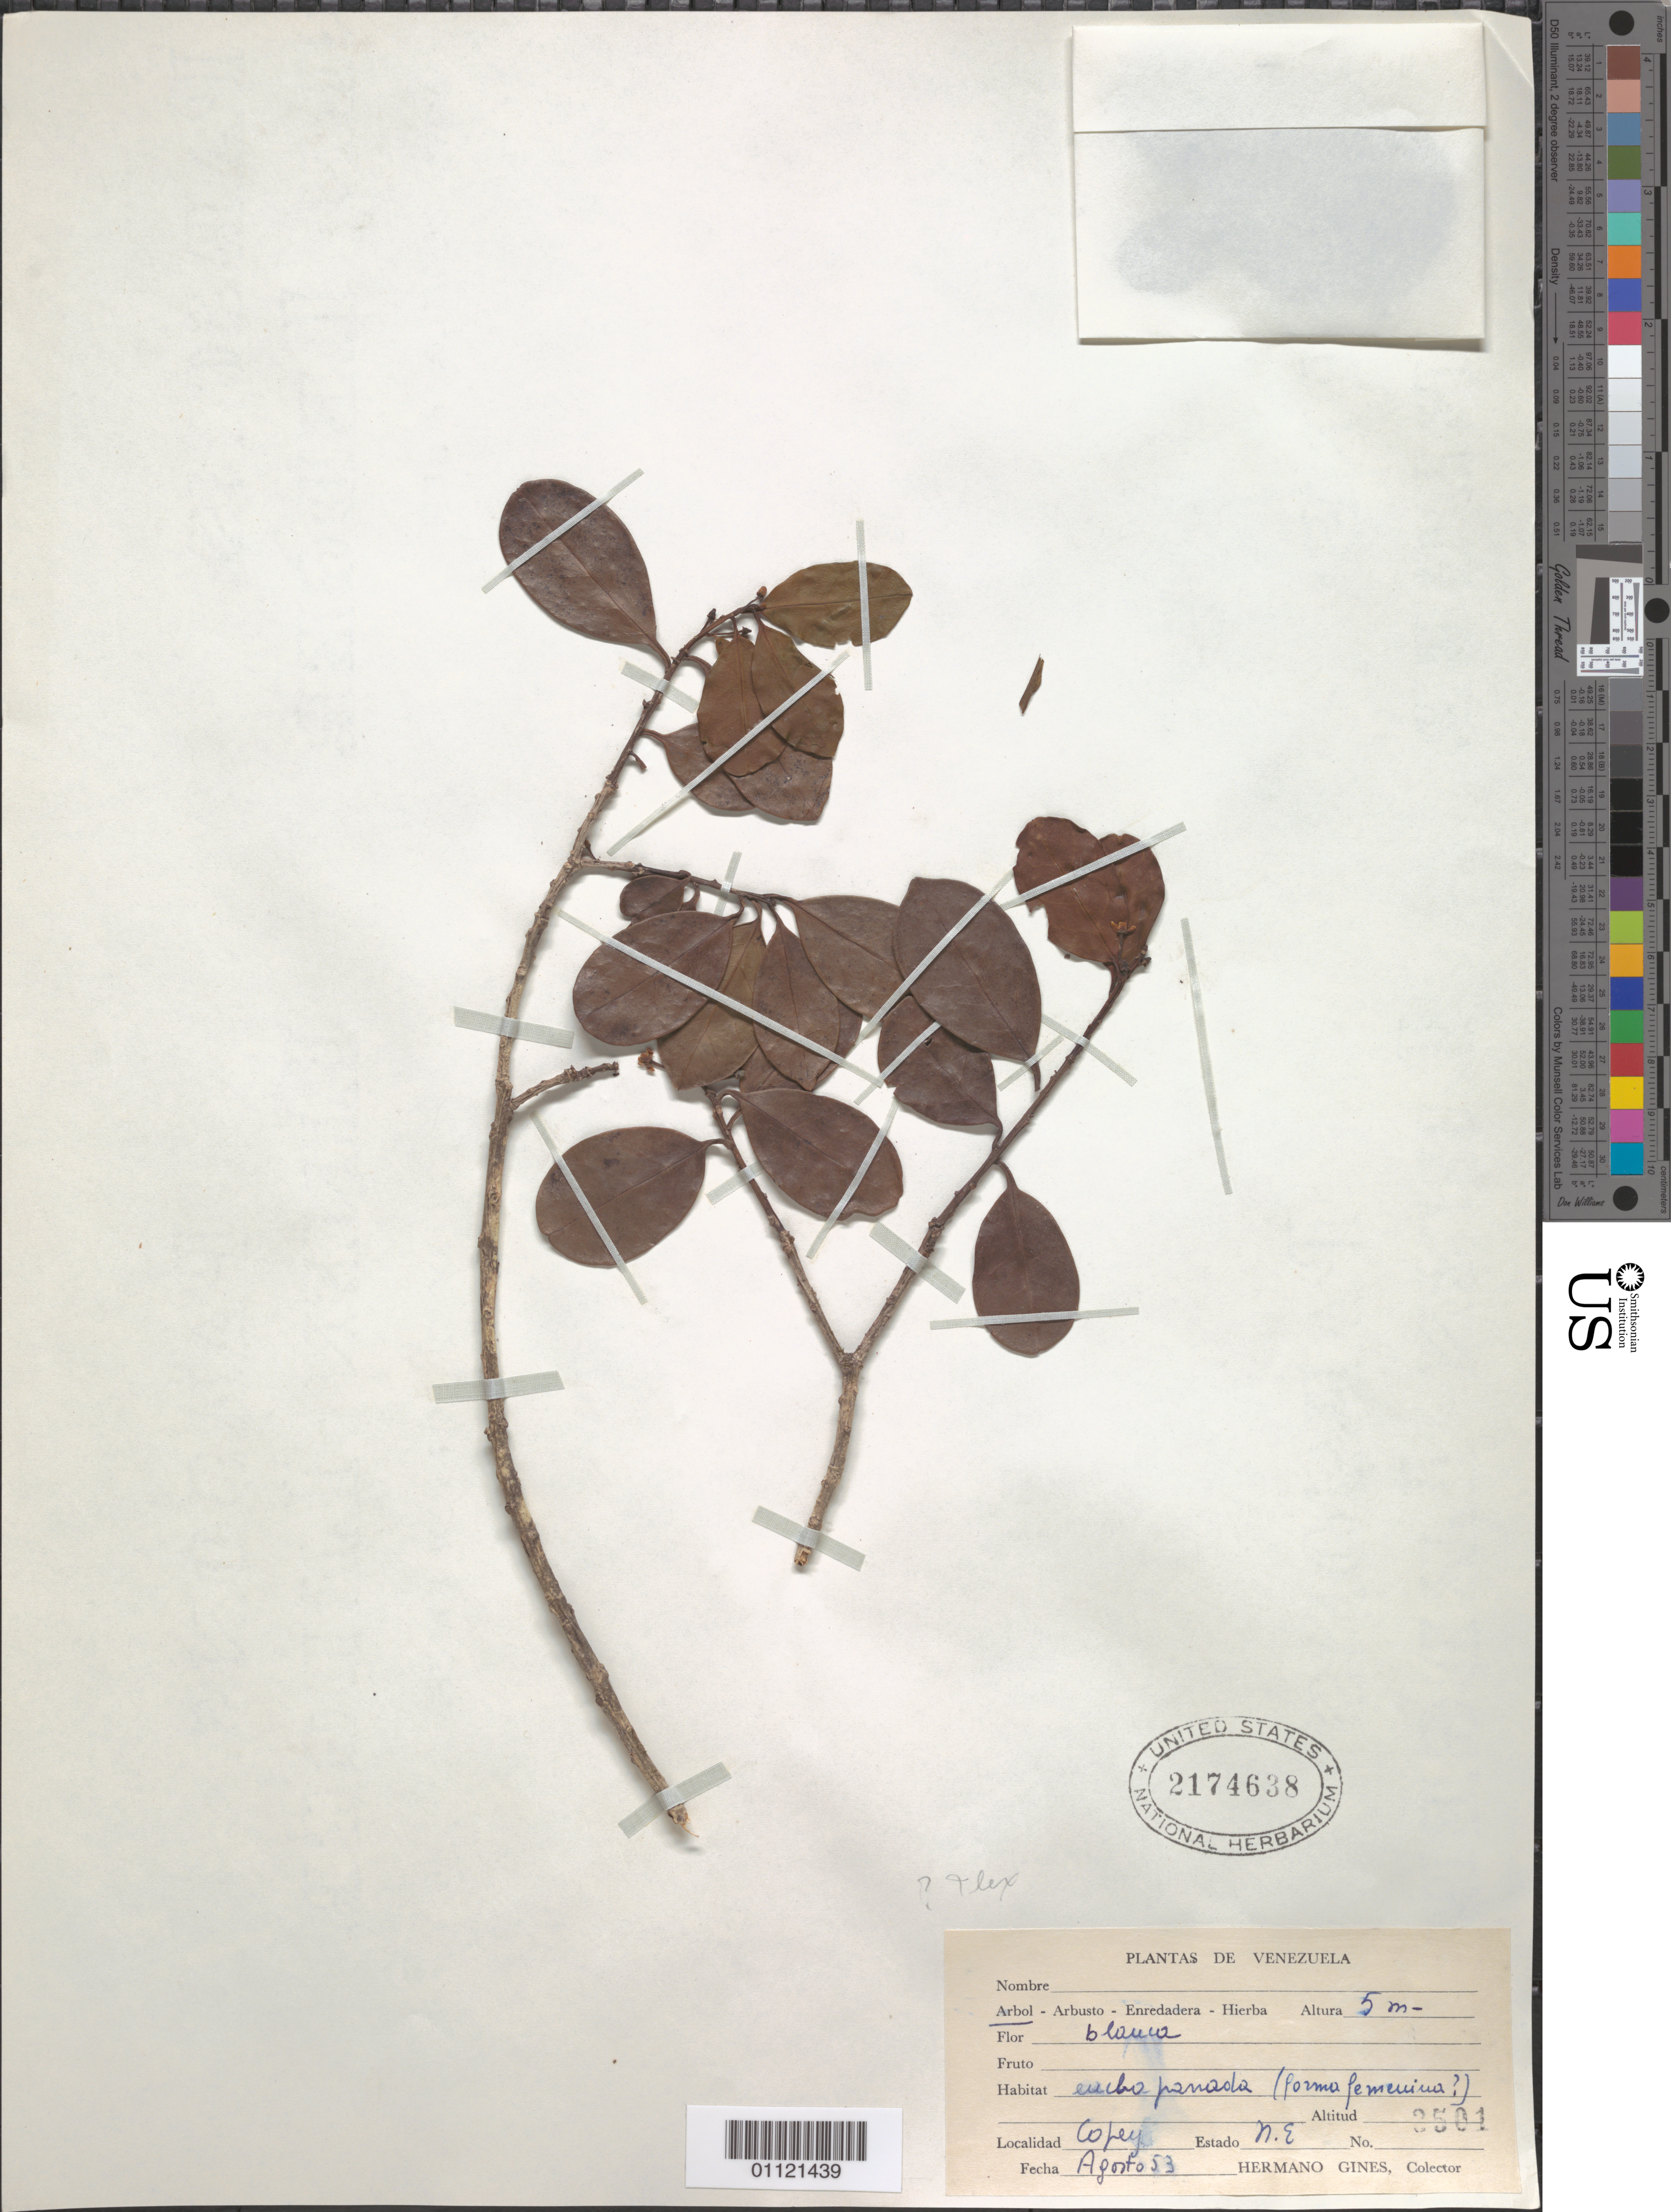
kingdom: Plantae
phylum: Tracheophyta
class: Magnoliopsida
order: Aquifoliales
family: Aquifoliaceae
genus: Ilex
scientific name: Ilex sideroxyloides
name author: (Sw.) Griseb.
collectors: Bro. Gines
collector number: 3501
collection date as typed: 01 Aug 1953 to 31 Aug 1953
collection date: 1953-08-01/1953-08-31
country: Venezuela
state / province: Nueva Esparta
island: Margarita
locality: Copey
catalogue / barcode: US 2174638